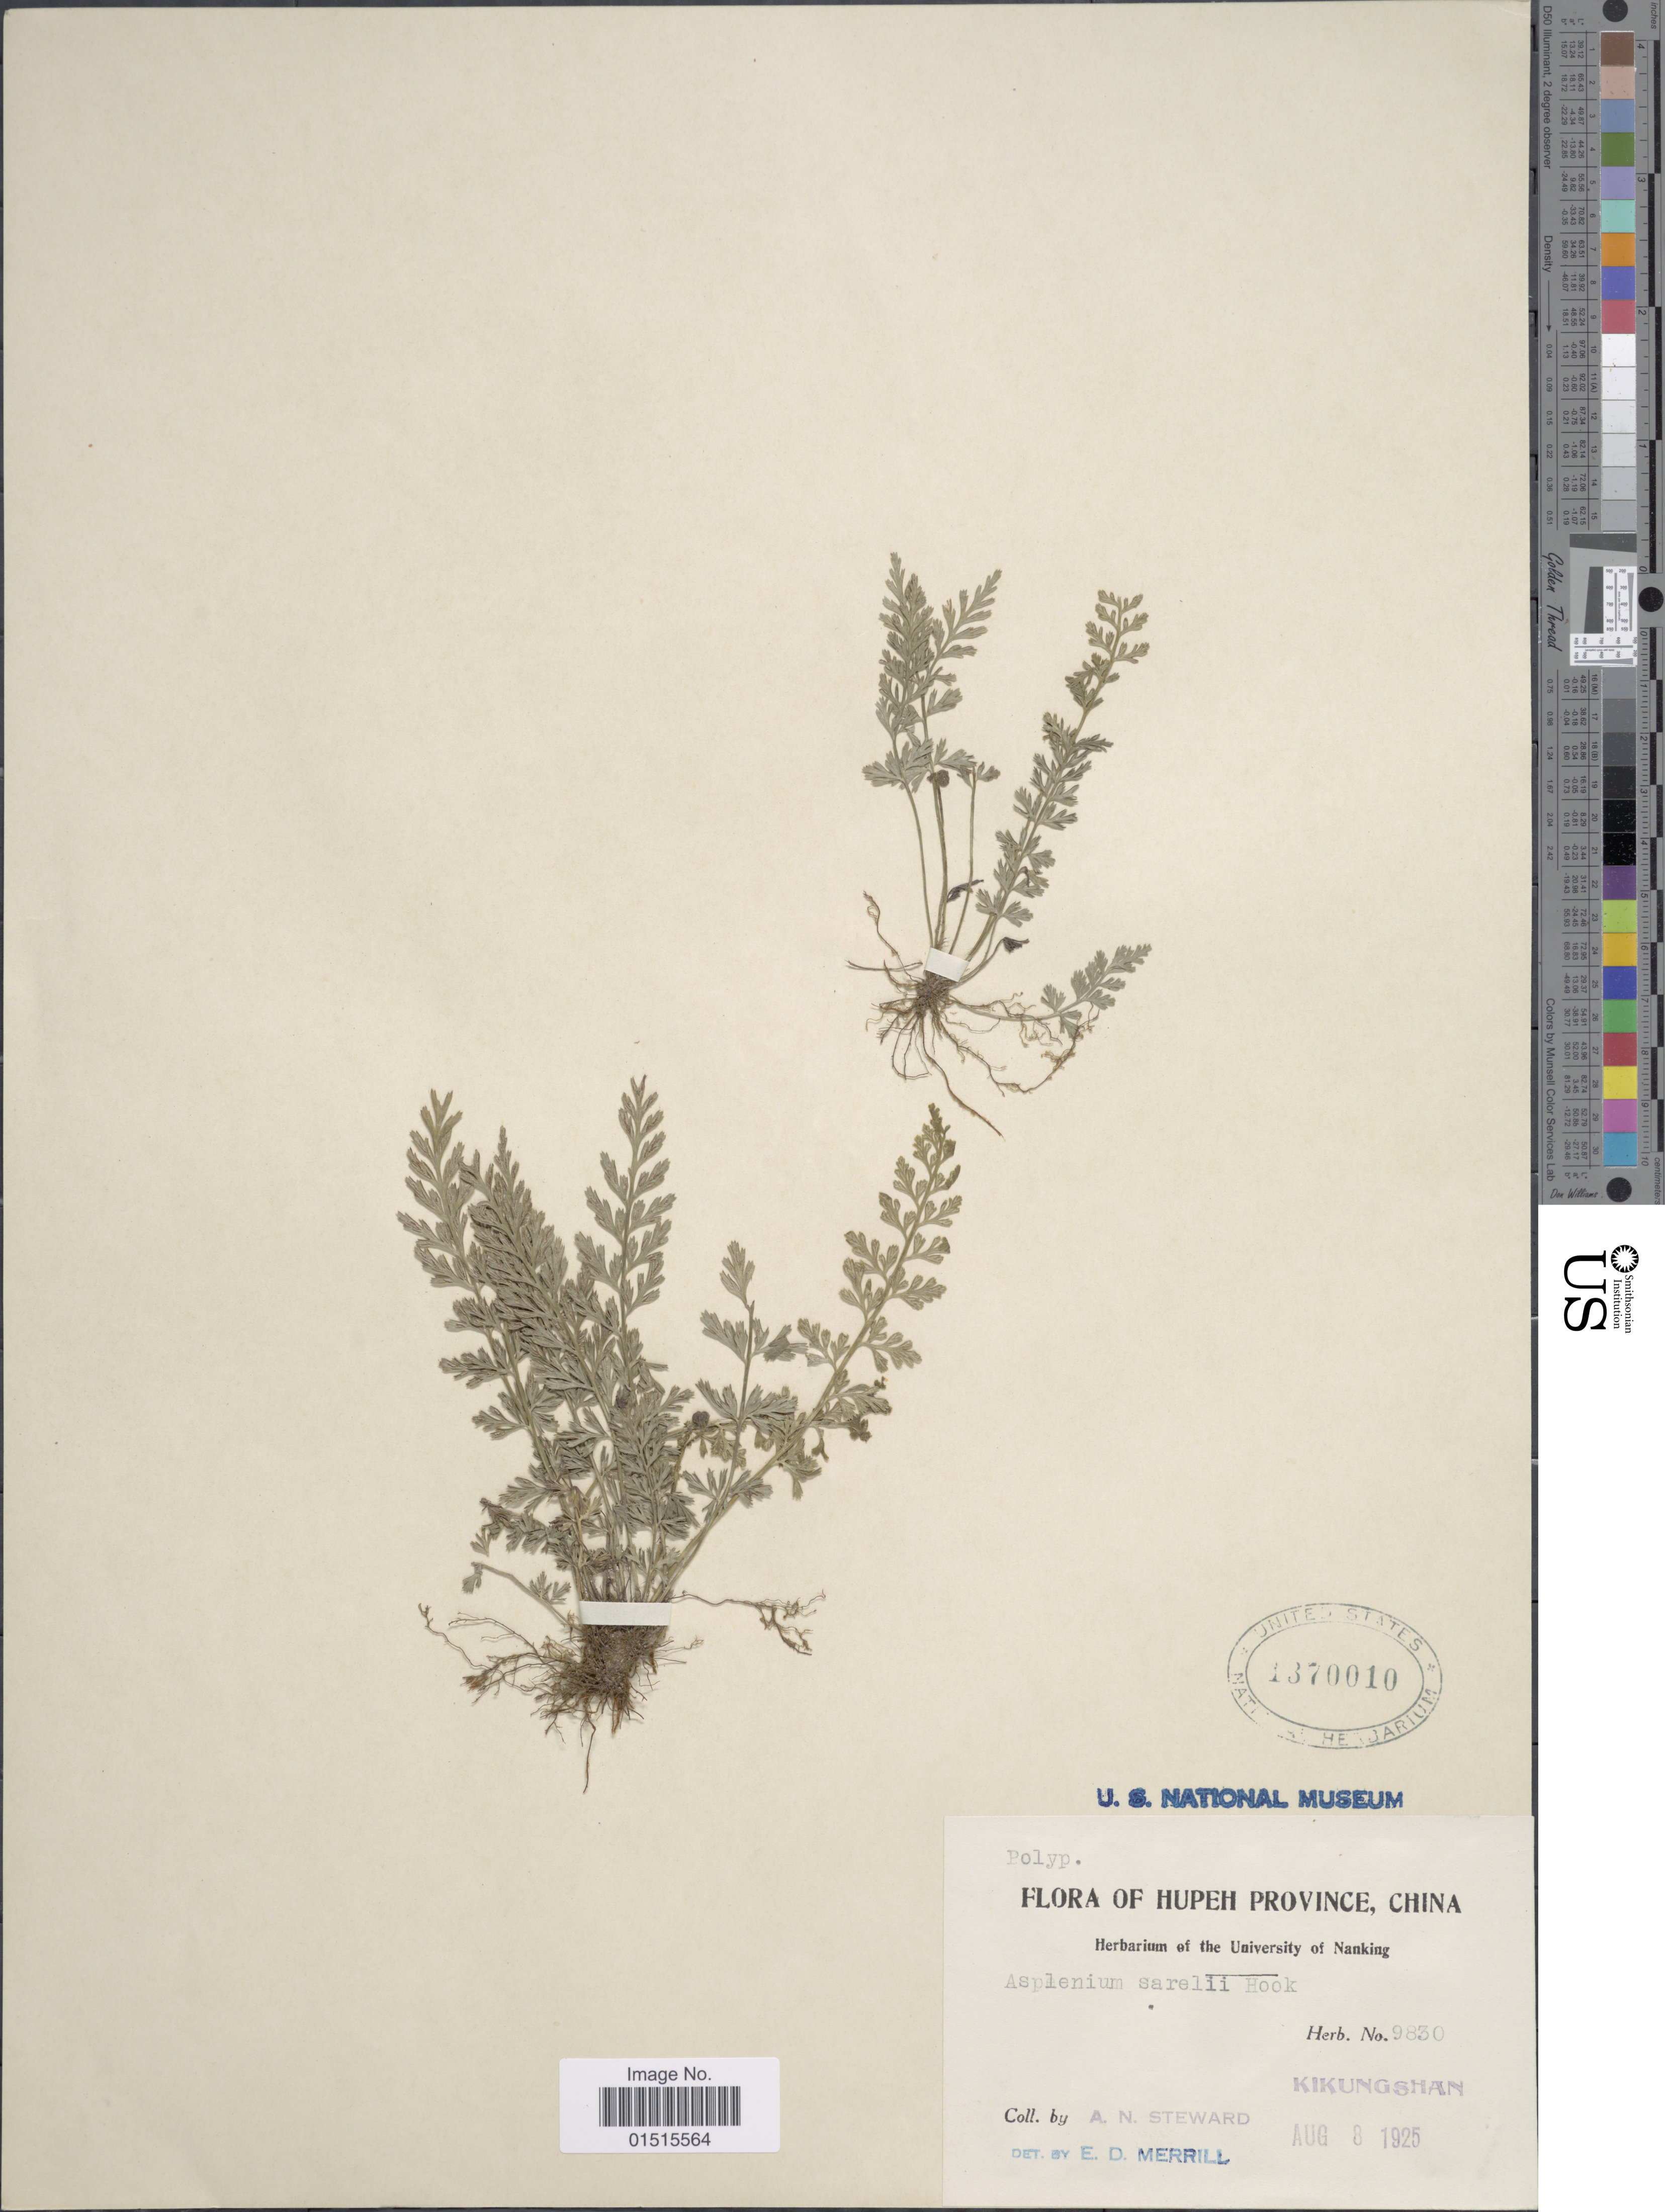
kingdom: Plantae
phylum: Tracheophyta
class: Polypodiopsida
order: Polypodiales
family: Aspleniaceae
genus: Asplenium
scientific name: Asplenium sarelii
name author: Hook.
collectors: A. N. Steward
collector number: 9830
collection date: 1925-08-08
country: China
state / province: Hubei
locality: Hupeh Province, Nanking, Kikungshan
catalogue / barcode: US 1370010